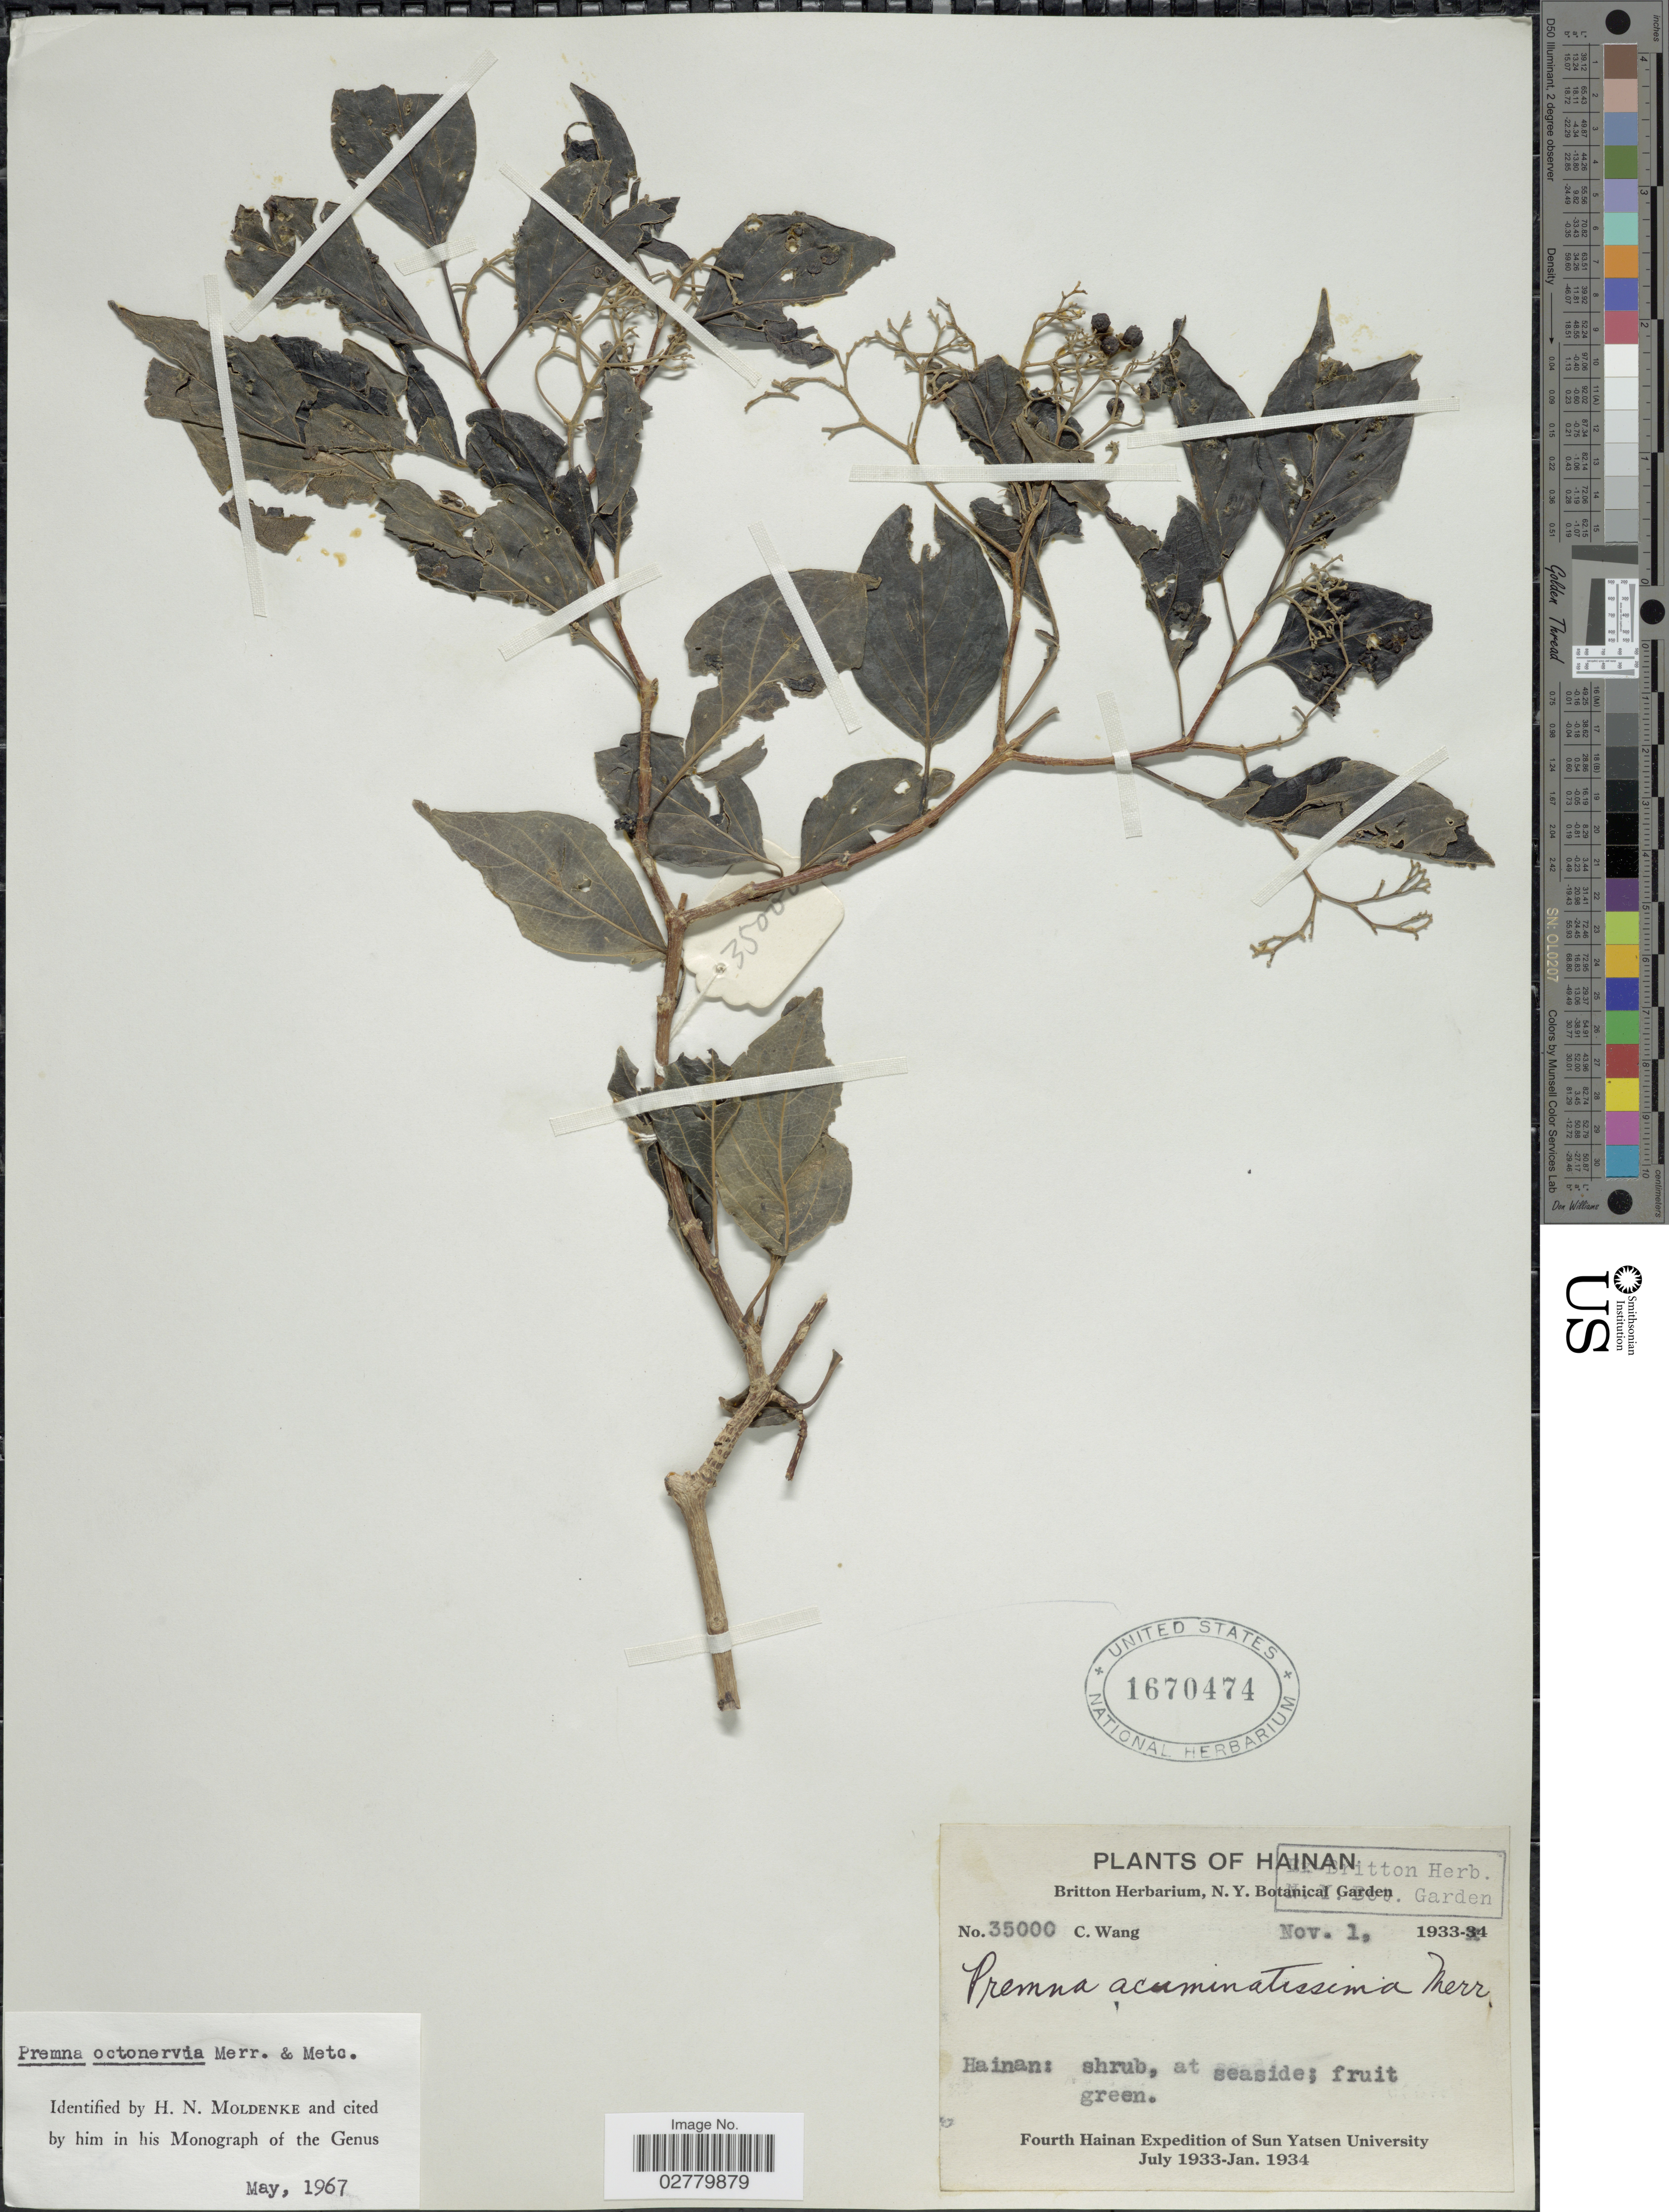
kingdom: Plantae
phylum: Tracheophyta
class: Magnoliopsida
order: Lamiales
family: Lamiaceae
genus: Premna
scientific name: Premna octonervia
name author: Merr. & F.P. Metcalf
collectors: C. Wang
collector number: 35000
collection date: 1933-11-01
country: China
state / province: Hainan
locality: Hainan.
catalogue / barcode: US 1670474